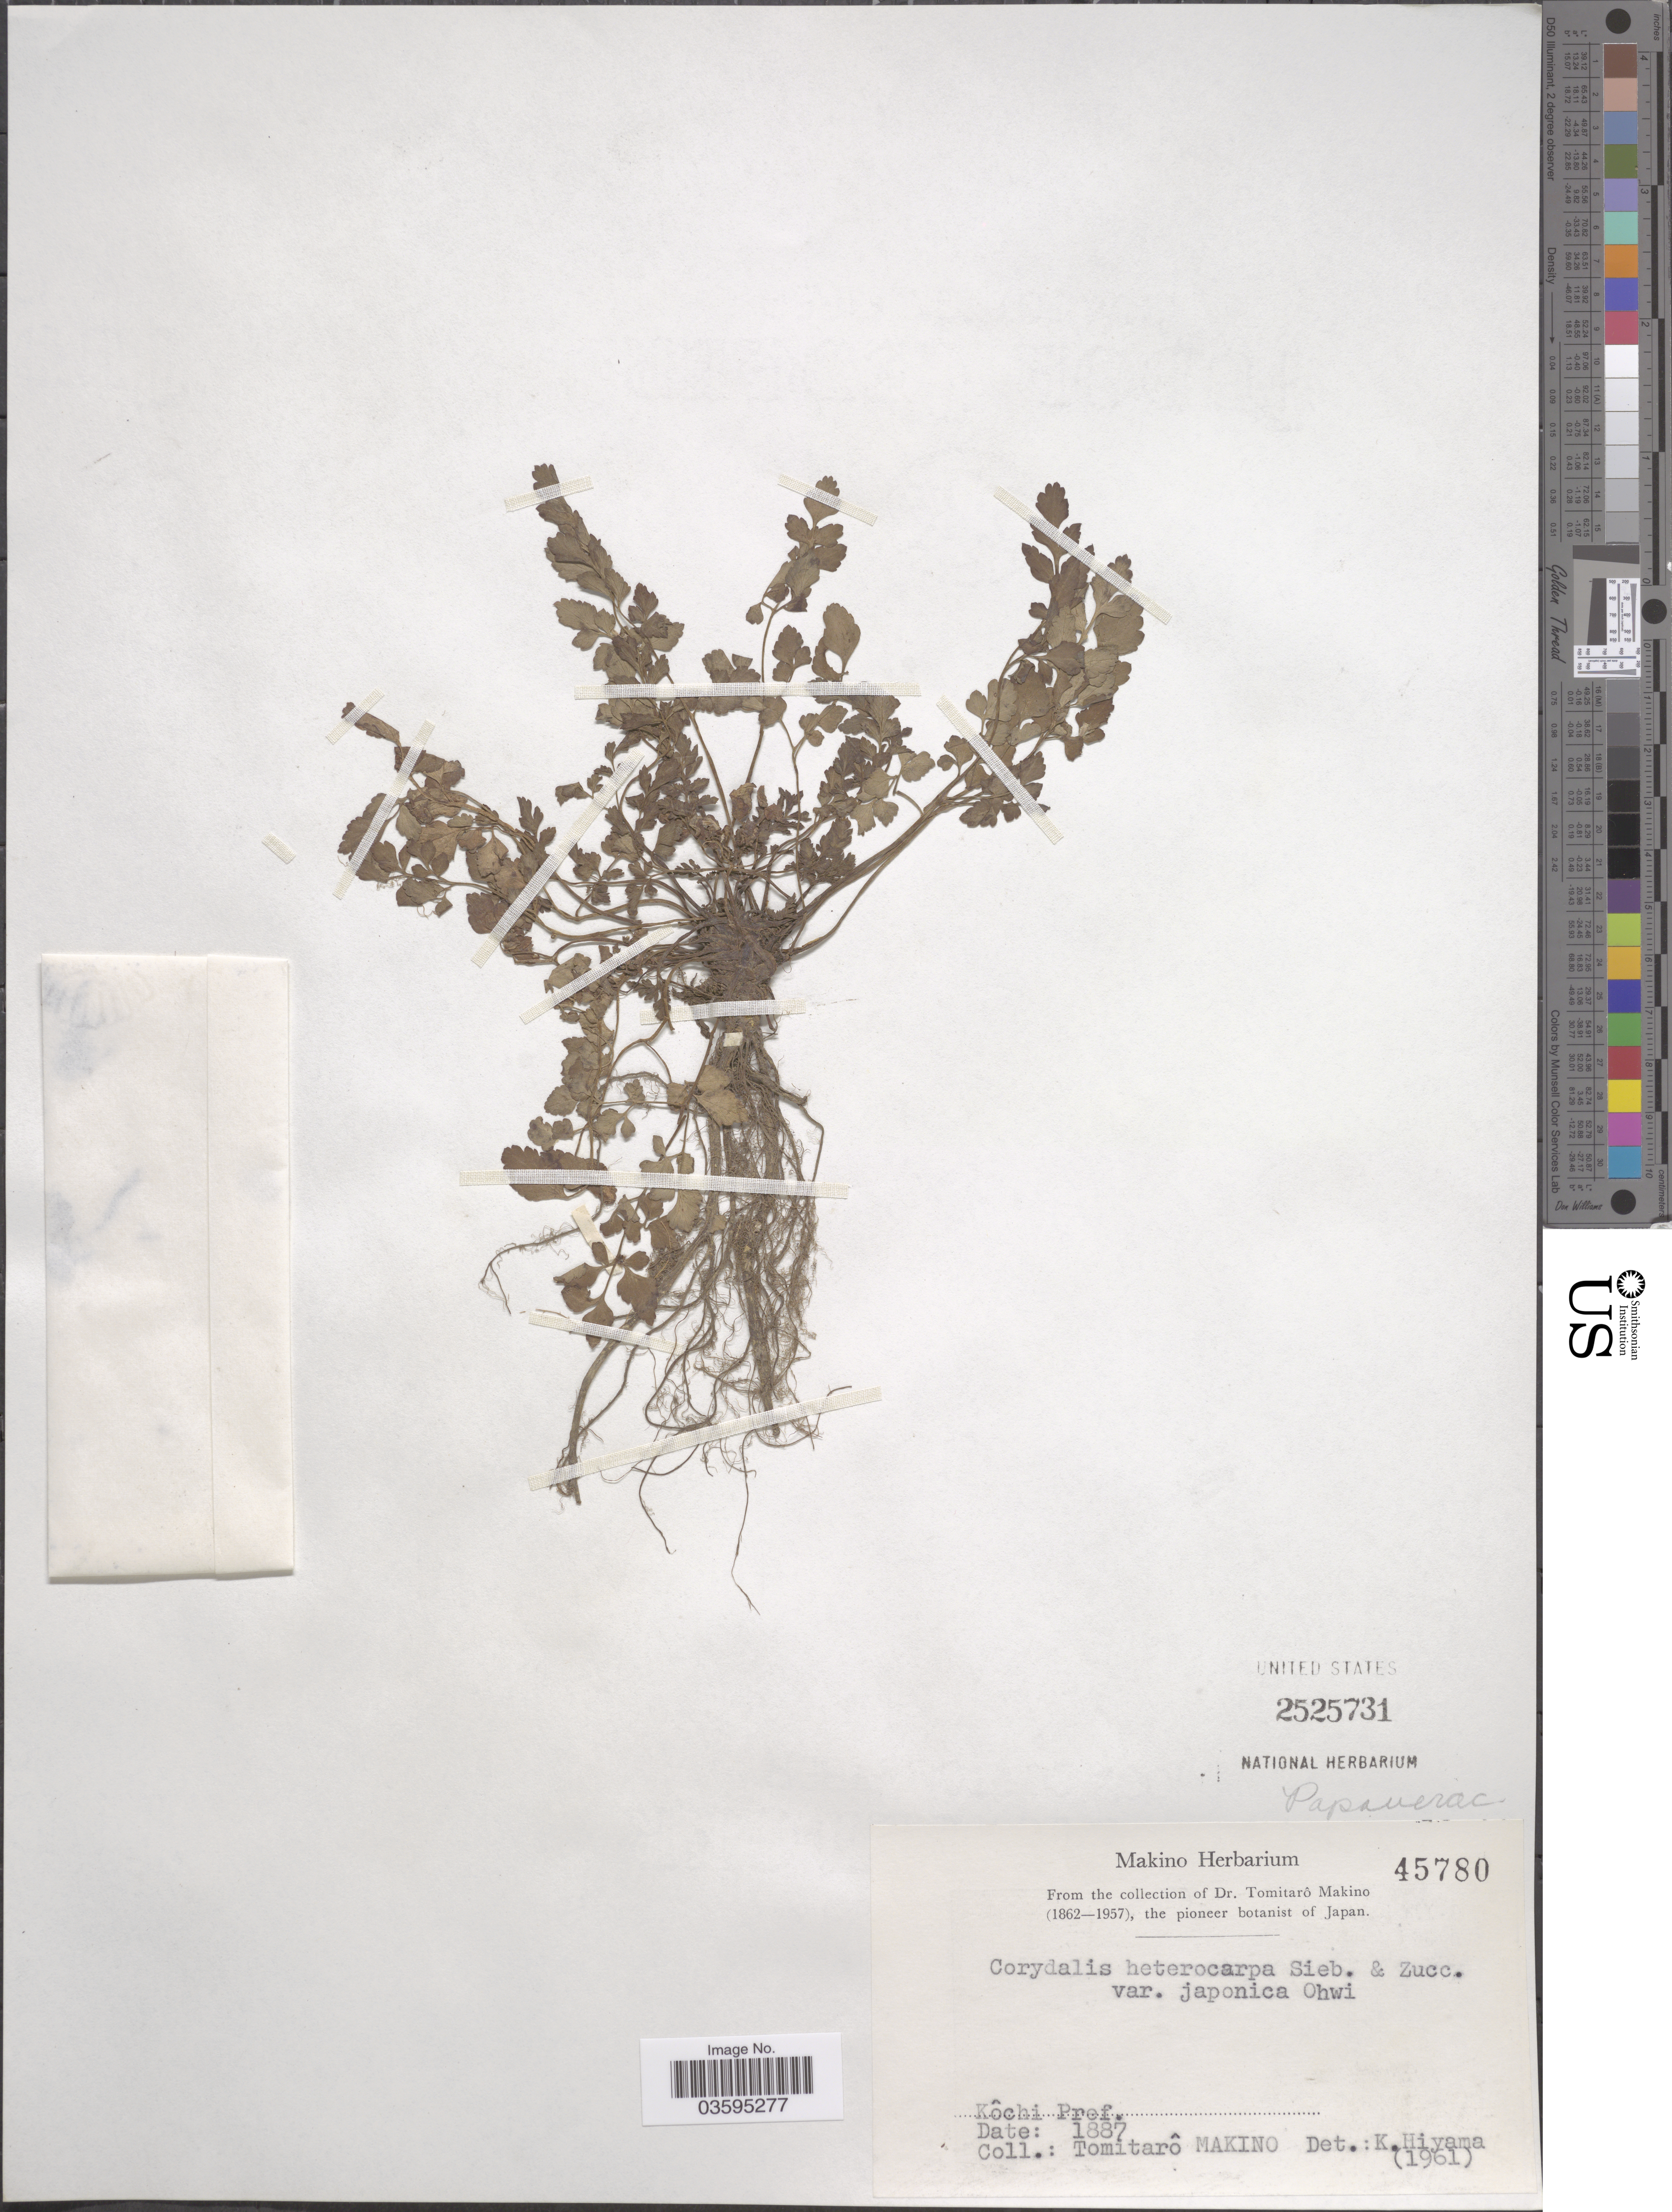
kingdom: Plantae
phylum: Tracheophyta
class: Magnoliopsida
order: Ranunculales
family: Papaveraceae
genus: Corydalis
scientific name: Corydalis heterocarpa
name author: Siebold & Zucc.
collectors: T. Makino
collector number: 45780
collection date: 1887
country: Japan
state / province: Koti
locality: Kôchi Pref.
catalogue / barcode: US 2525731